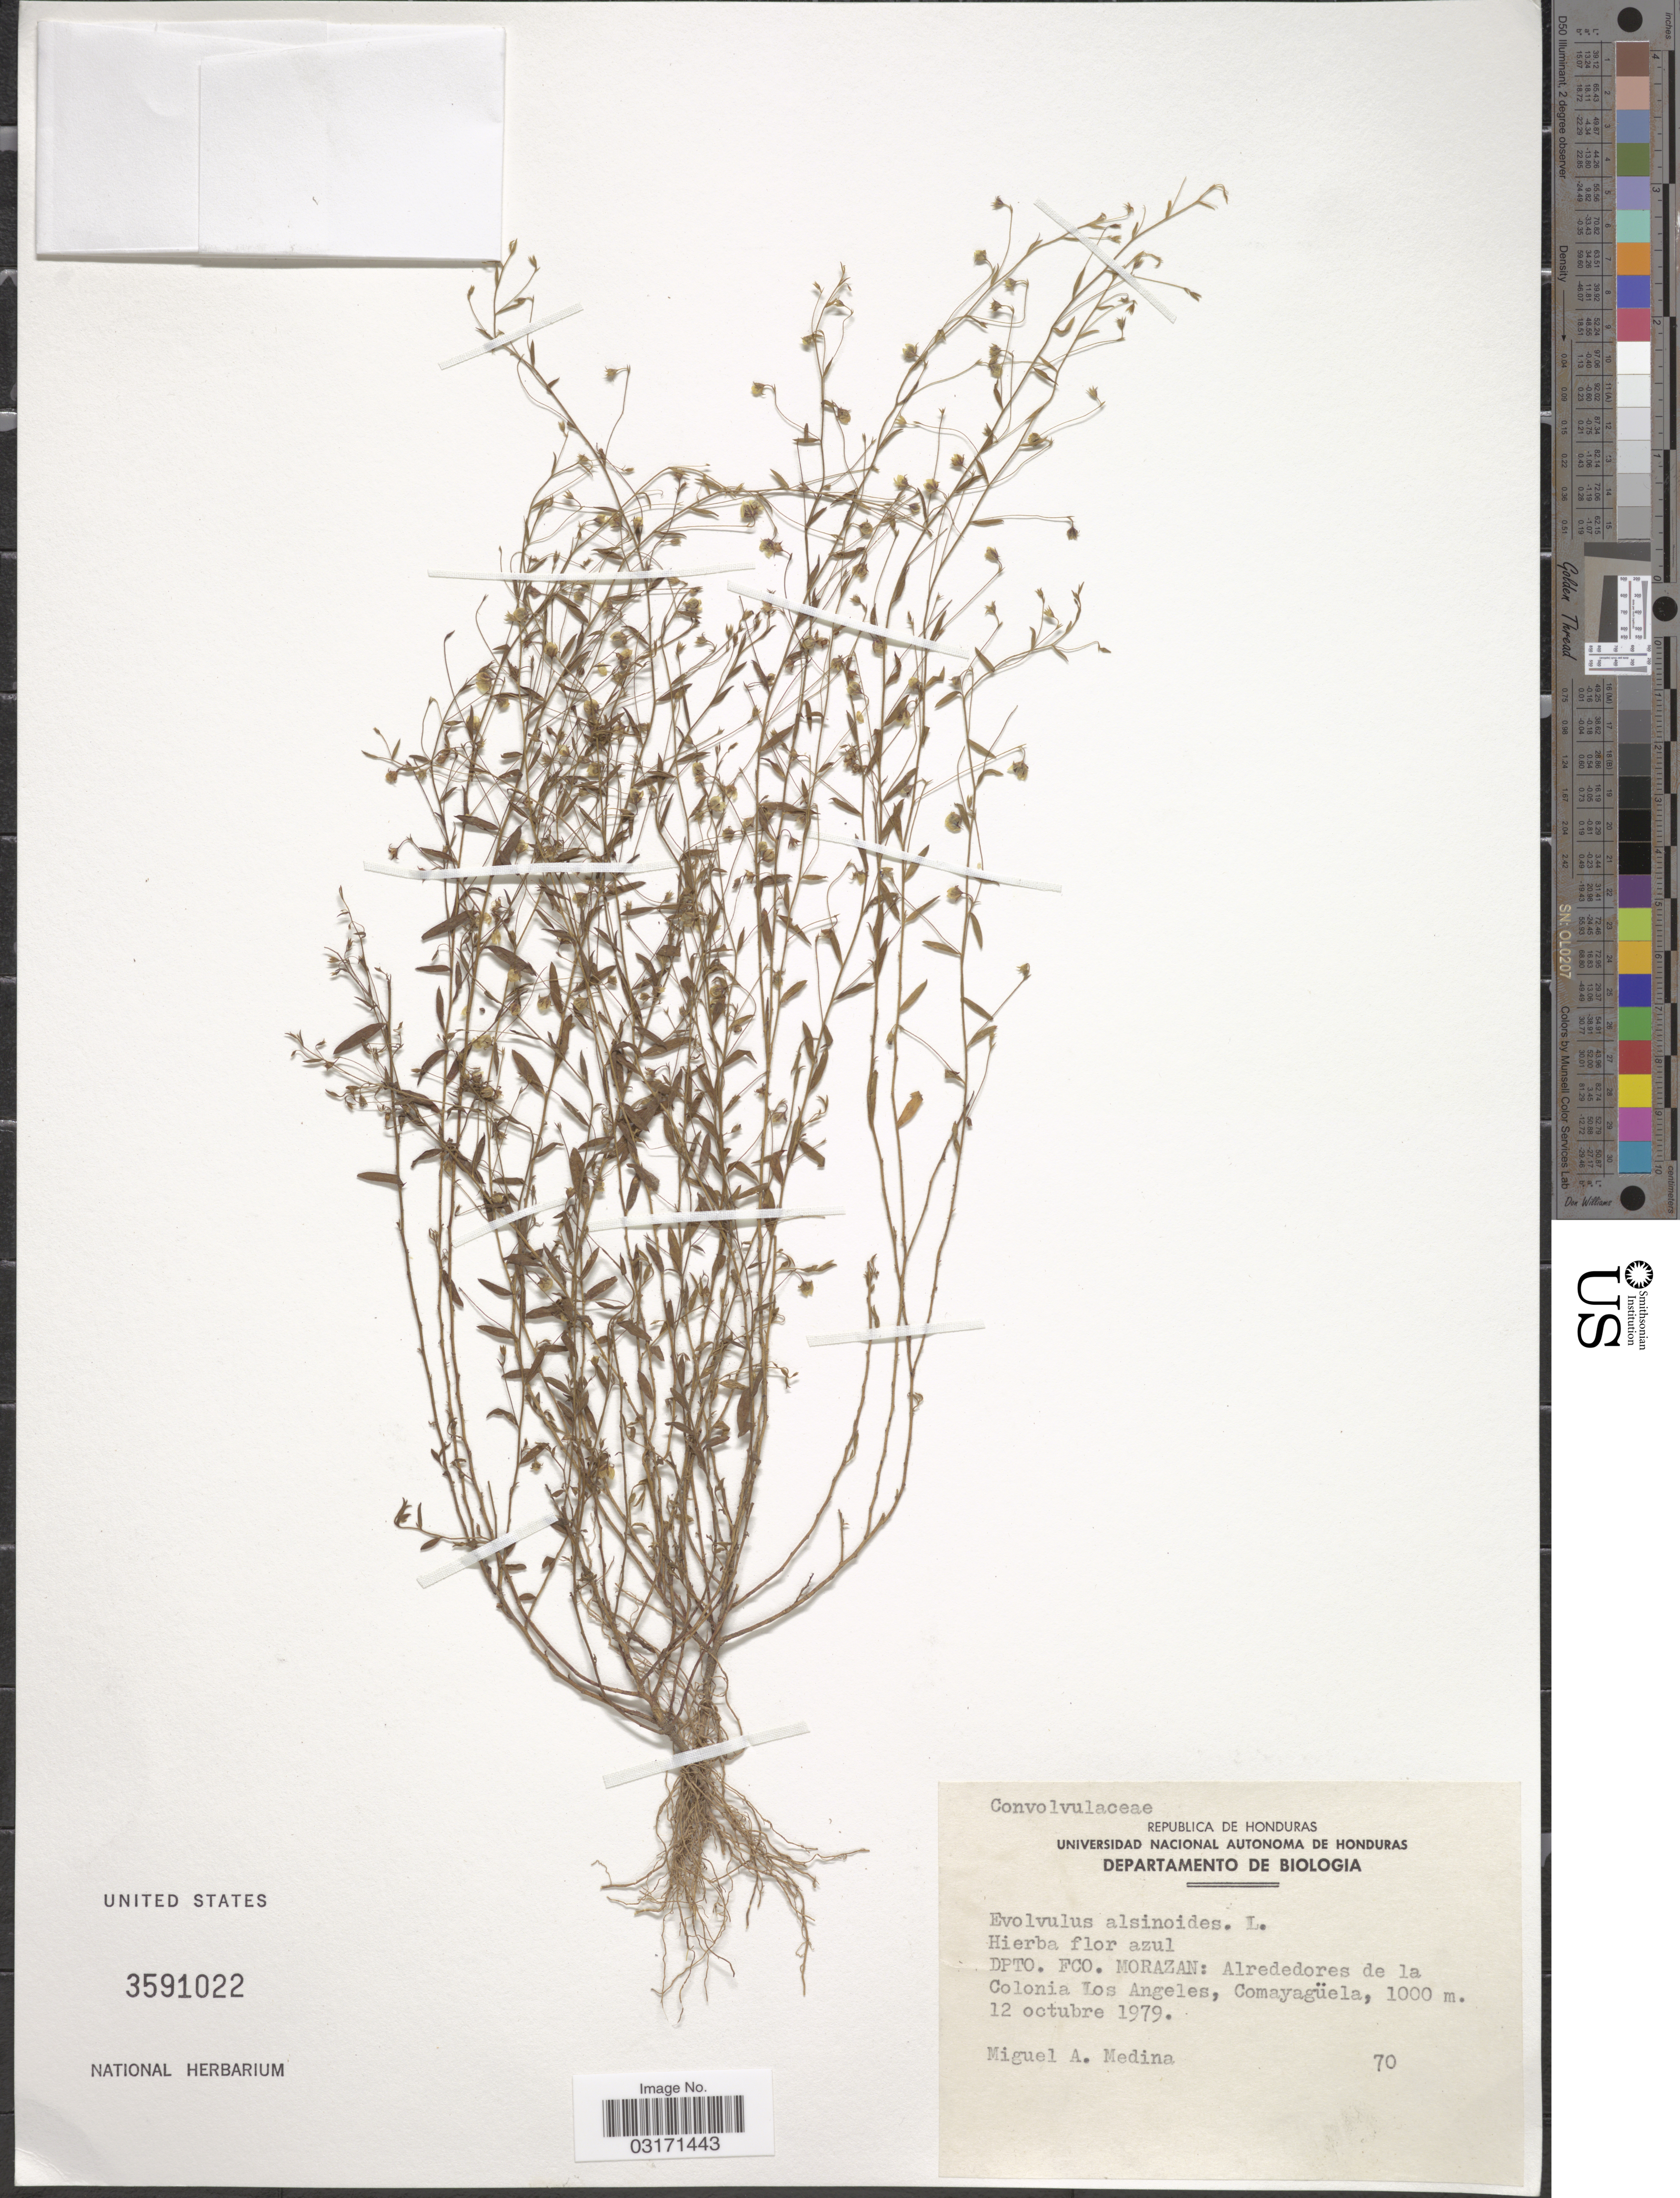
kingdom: Plantae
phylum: Tracheophyta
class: Magnoliopsida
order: Solanales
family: Convolvulaceae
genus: Evolvulus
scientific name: Evolvulus alsinoides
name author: (L.) L.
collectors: M. Medina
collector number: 70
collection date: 1979-10-12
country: Honduras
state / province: Fco. Morazán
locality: Dpto. Fco. Morazan: Alrededores de la Colonia Los Angeles, Comayagüela.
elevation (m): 1000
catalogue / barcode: US 3591022